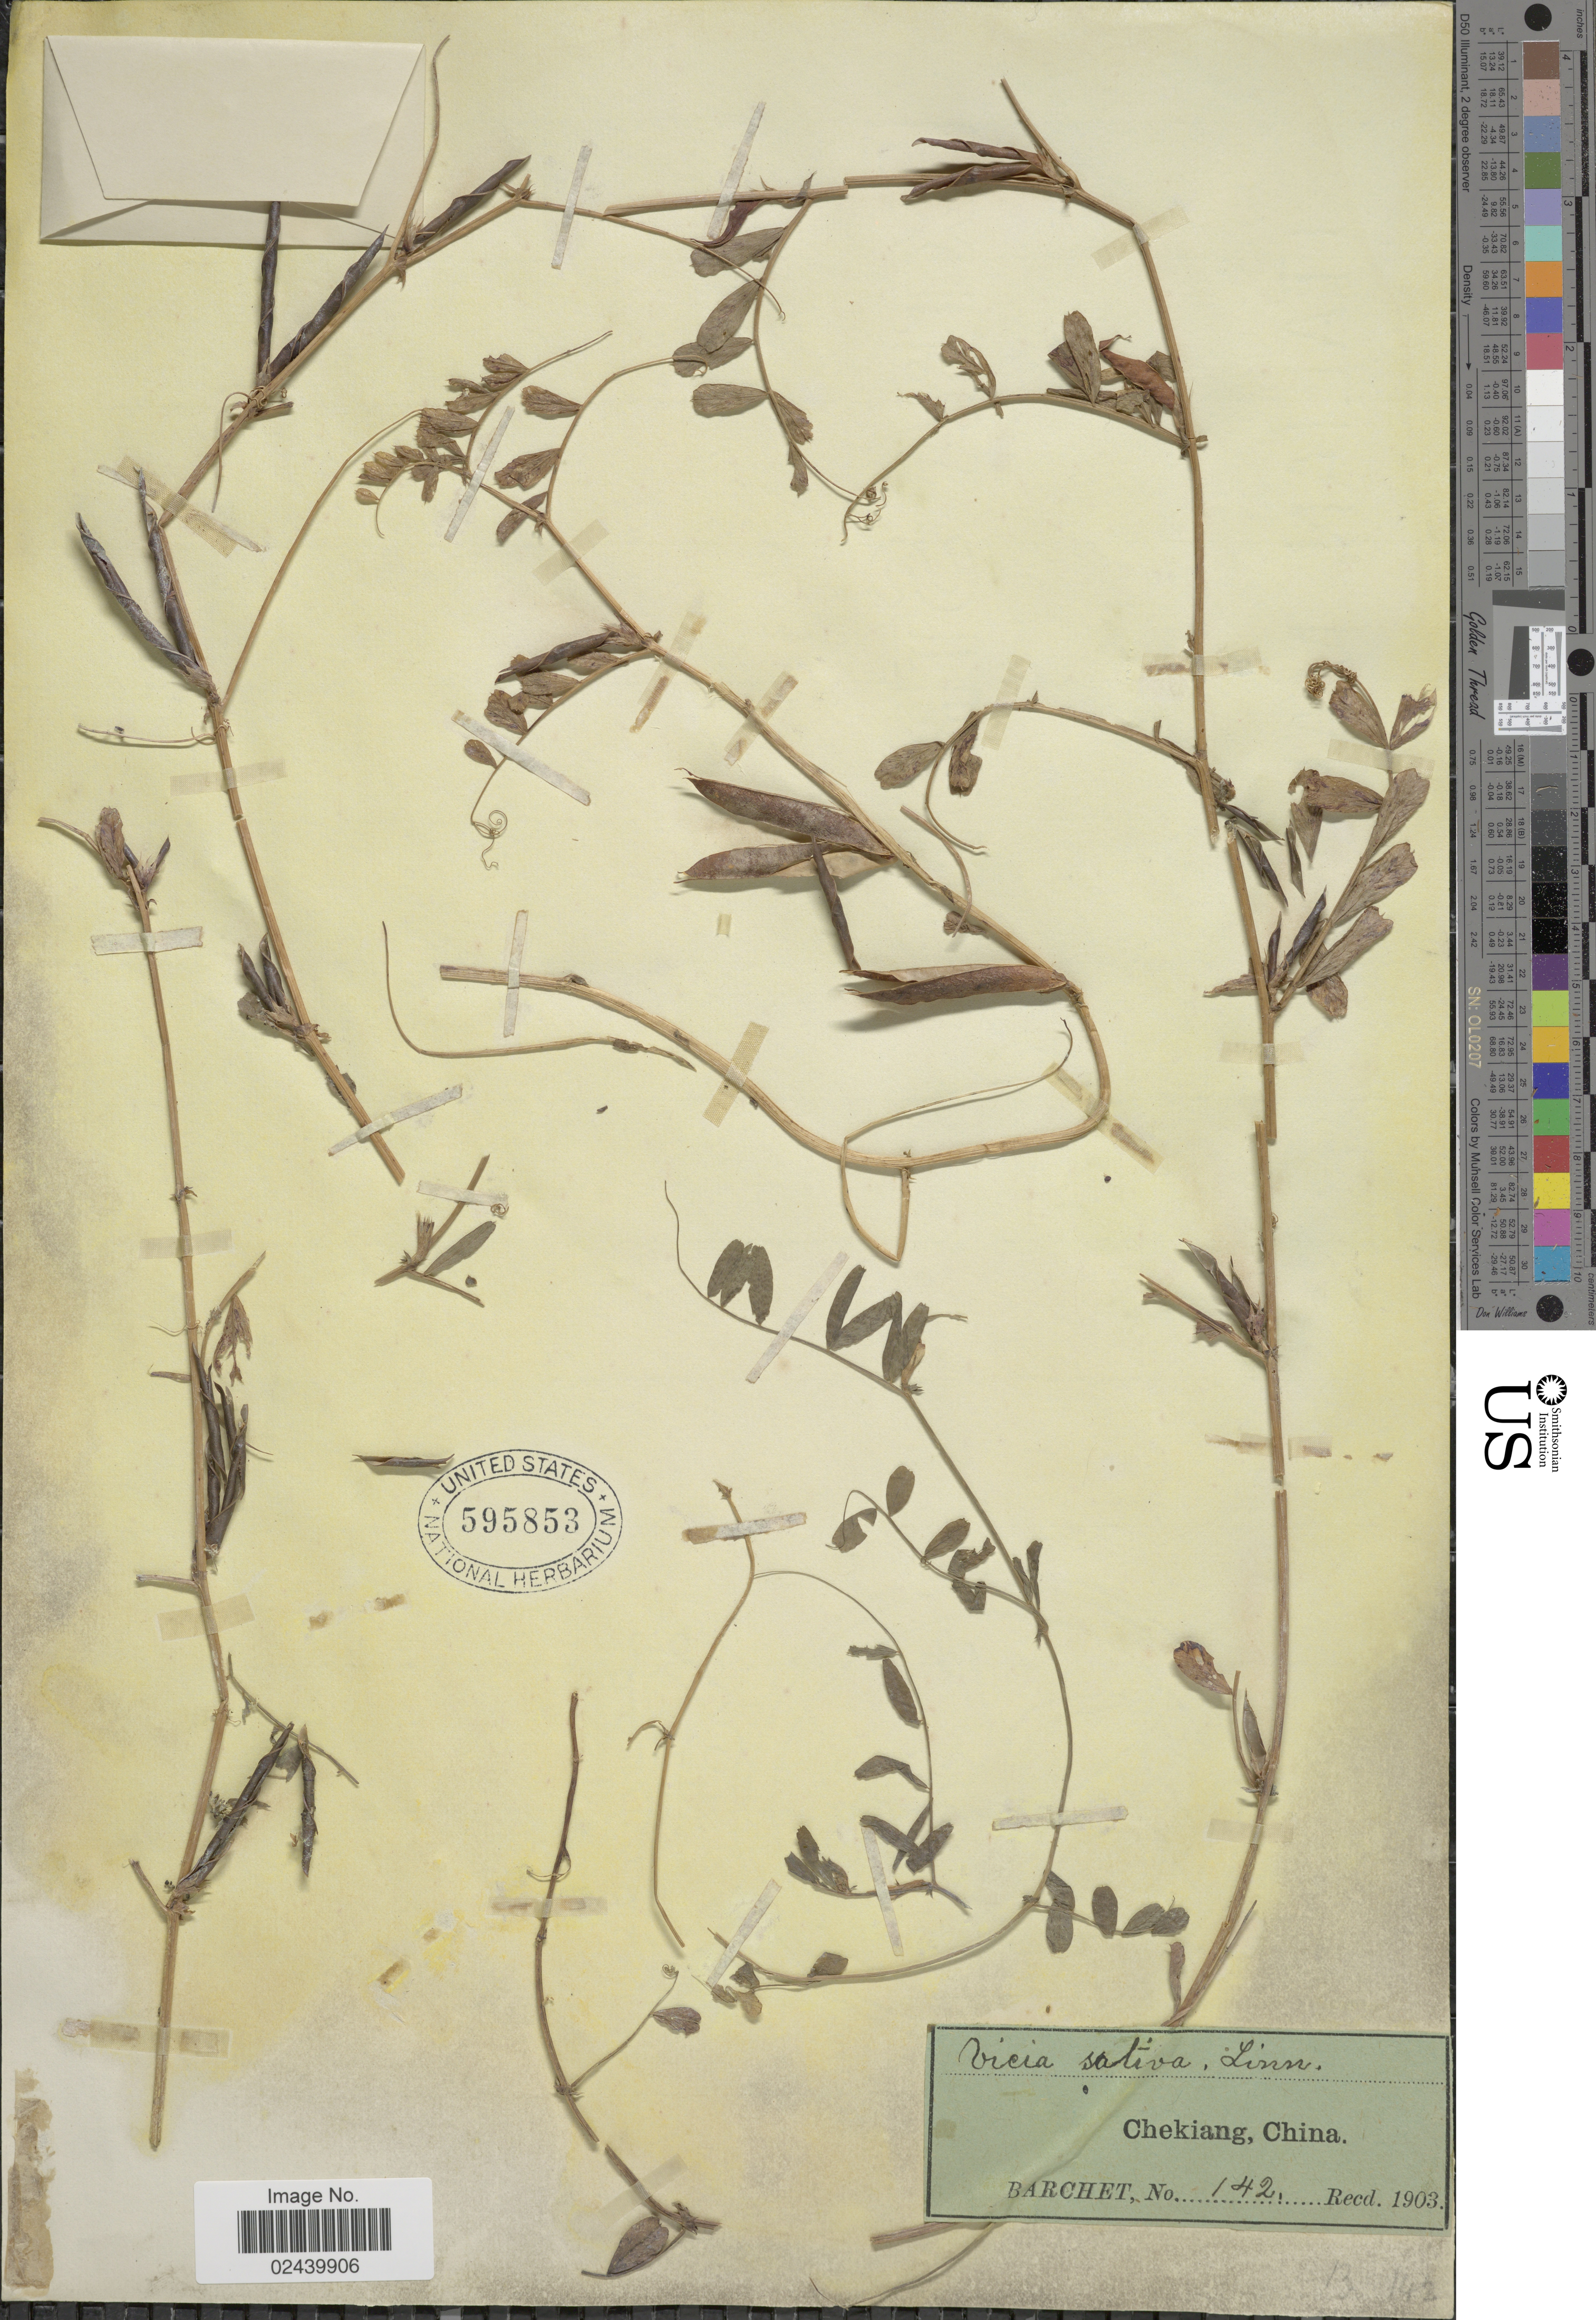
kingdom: Plantae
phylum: Tracheophyta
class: Magnoliopsida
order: Fabales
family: Fabaceae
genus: Vicia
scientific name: Vicia sativa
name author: L.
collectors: Barchet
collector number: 142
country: China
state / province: Zhejiang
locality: Chekiang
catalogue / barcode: US 595853